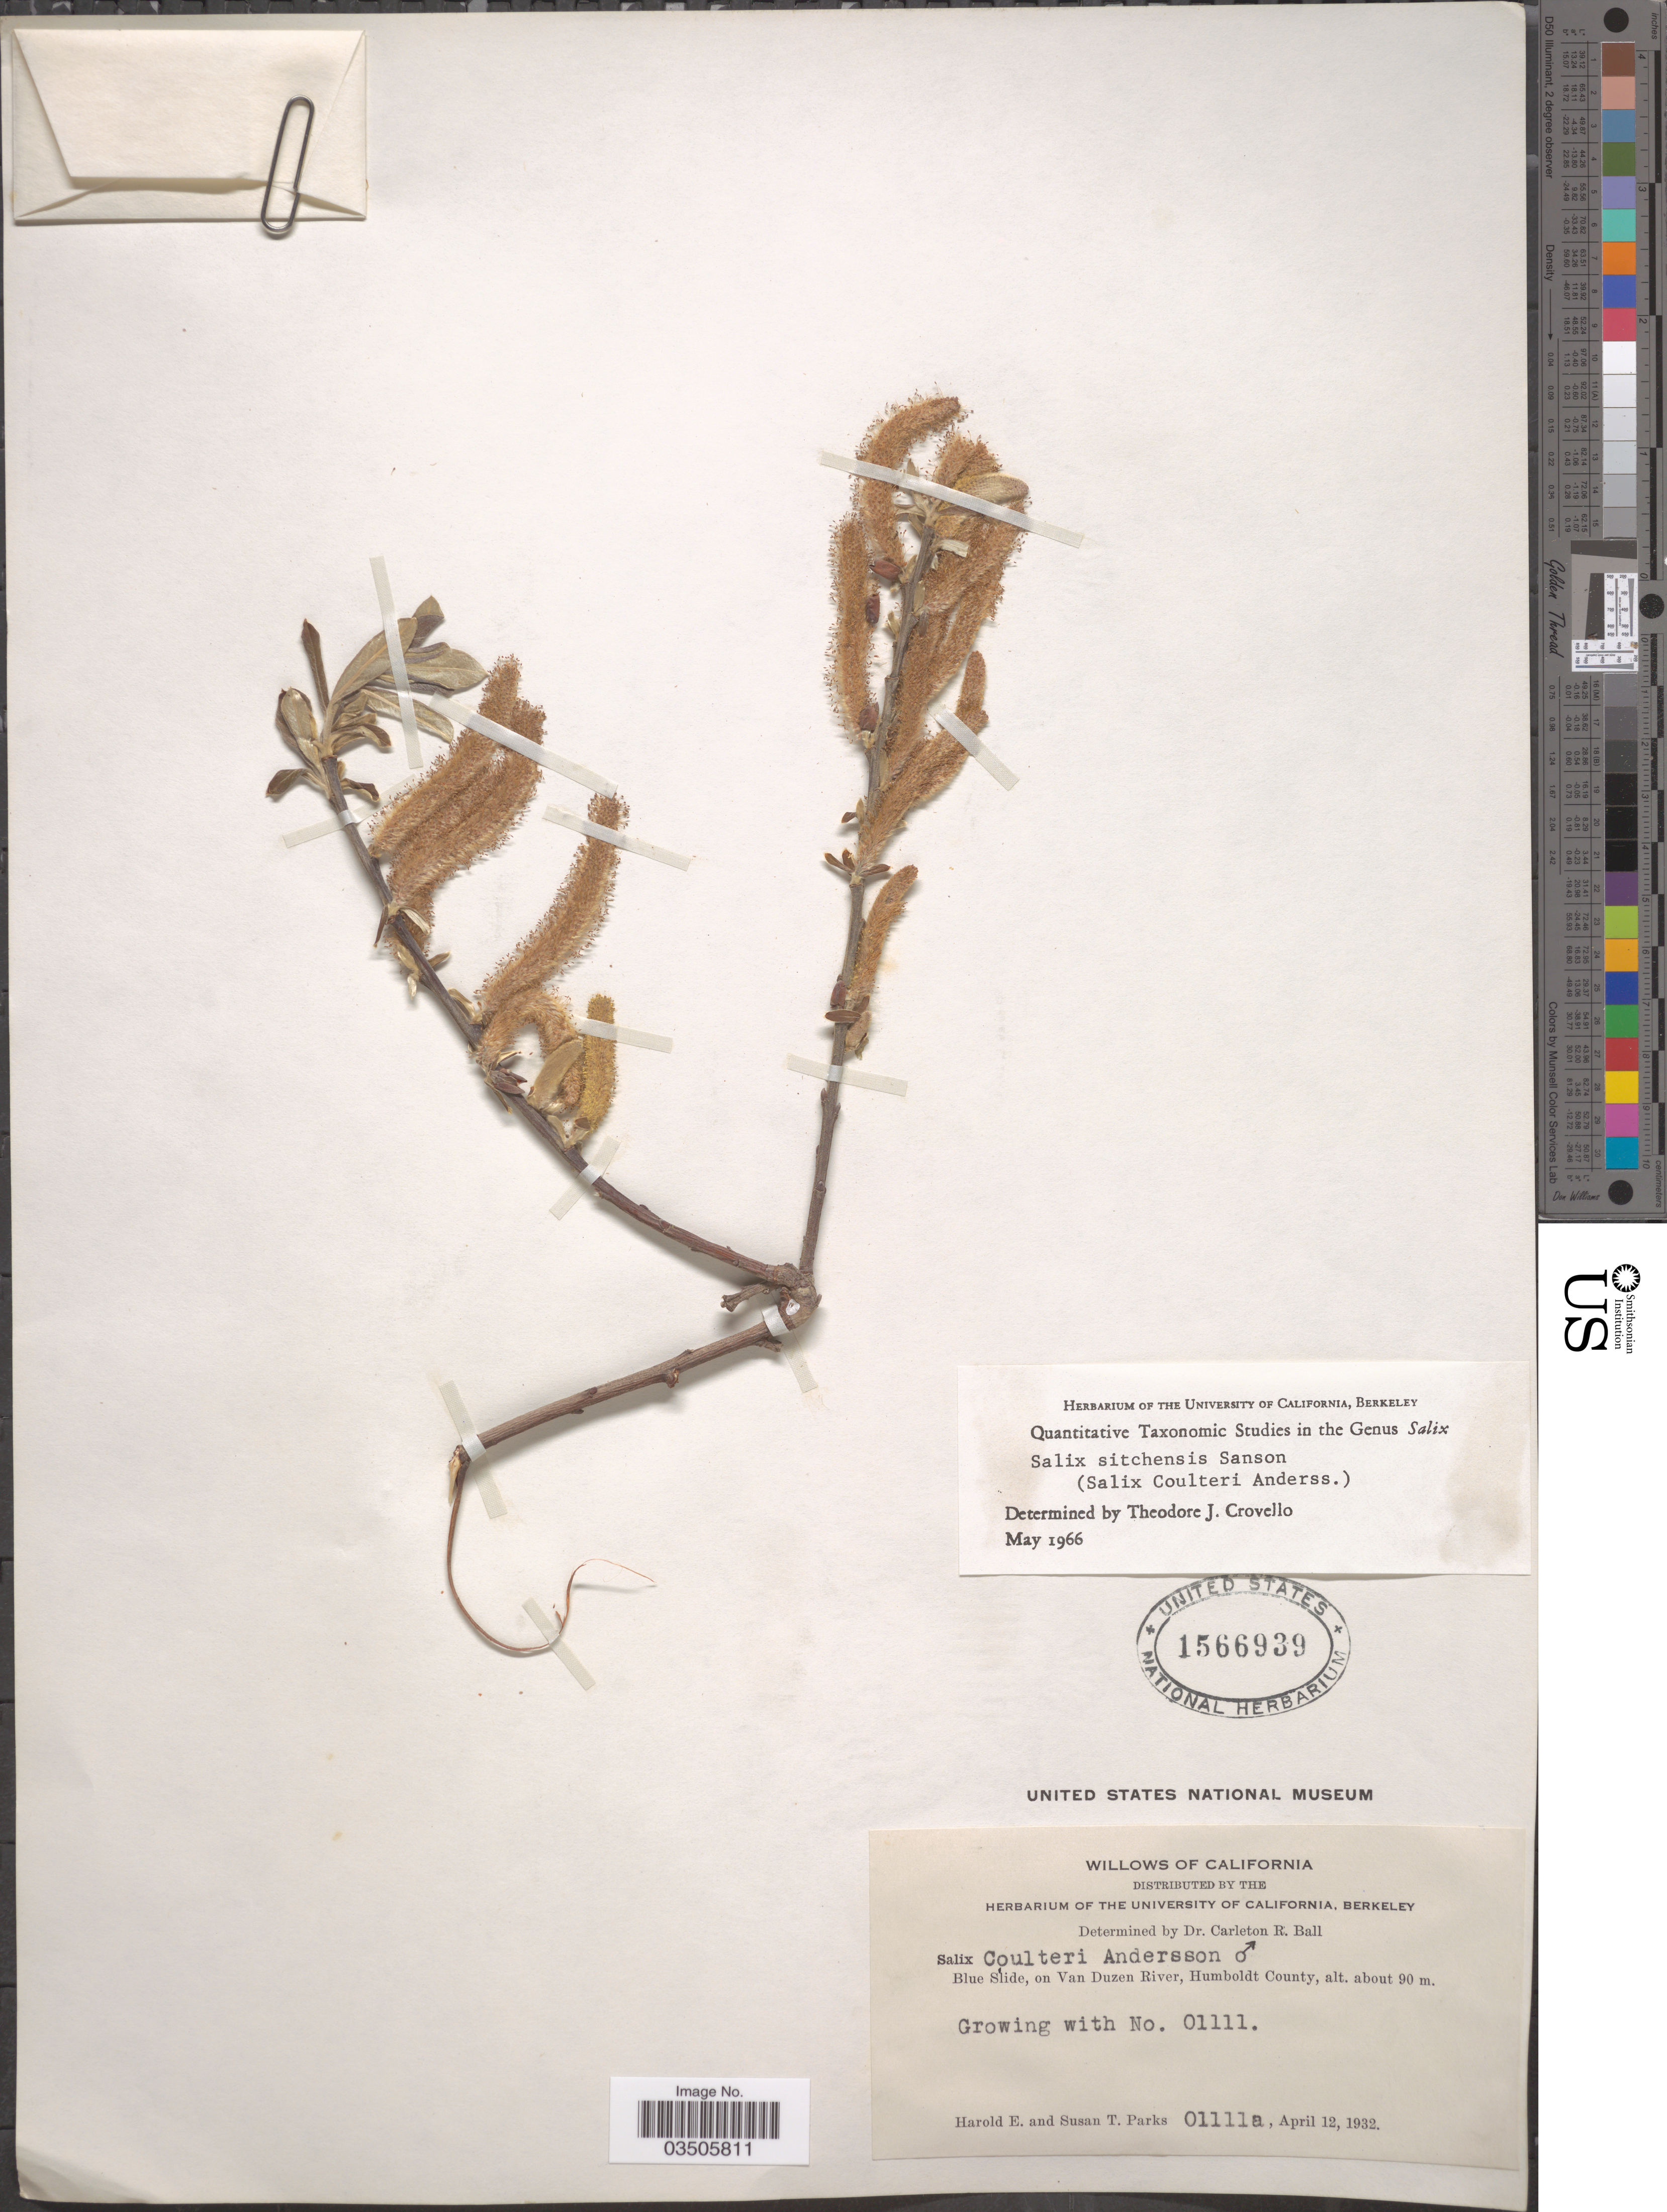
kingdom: Plantae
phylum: Tracheophyta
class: Magnoliopsida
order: Malpighiales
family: Salicaceae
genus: Salix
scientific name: Salix sitchensis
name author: Sanson ex Bong.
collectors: H. E. Parks & S. Parks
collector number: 01111a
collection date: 1932-04-12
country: United States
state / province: California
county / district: Humboldt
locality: Blue Slide, on Van Duzen River, Humboldt County.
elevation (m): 90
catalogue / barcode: US 1566939